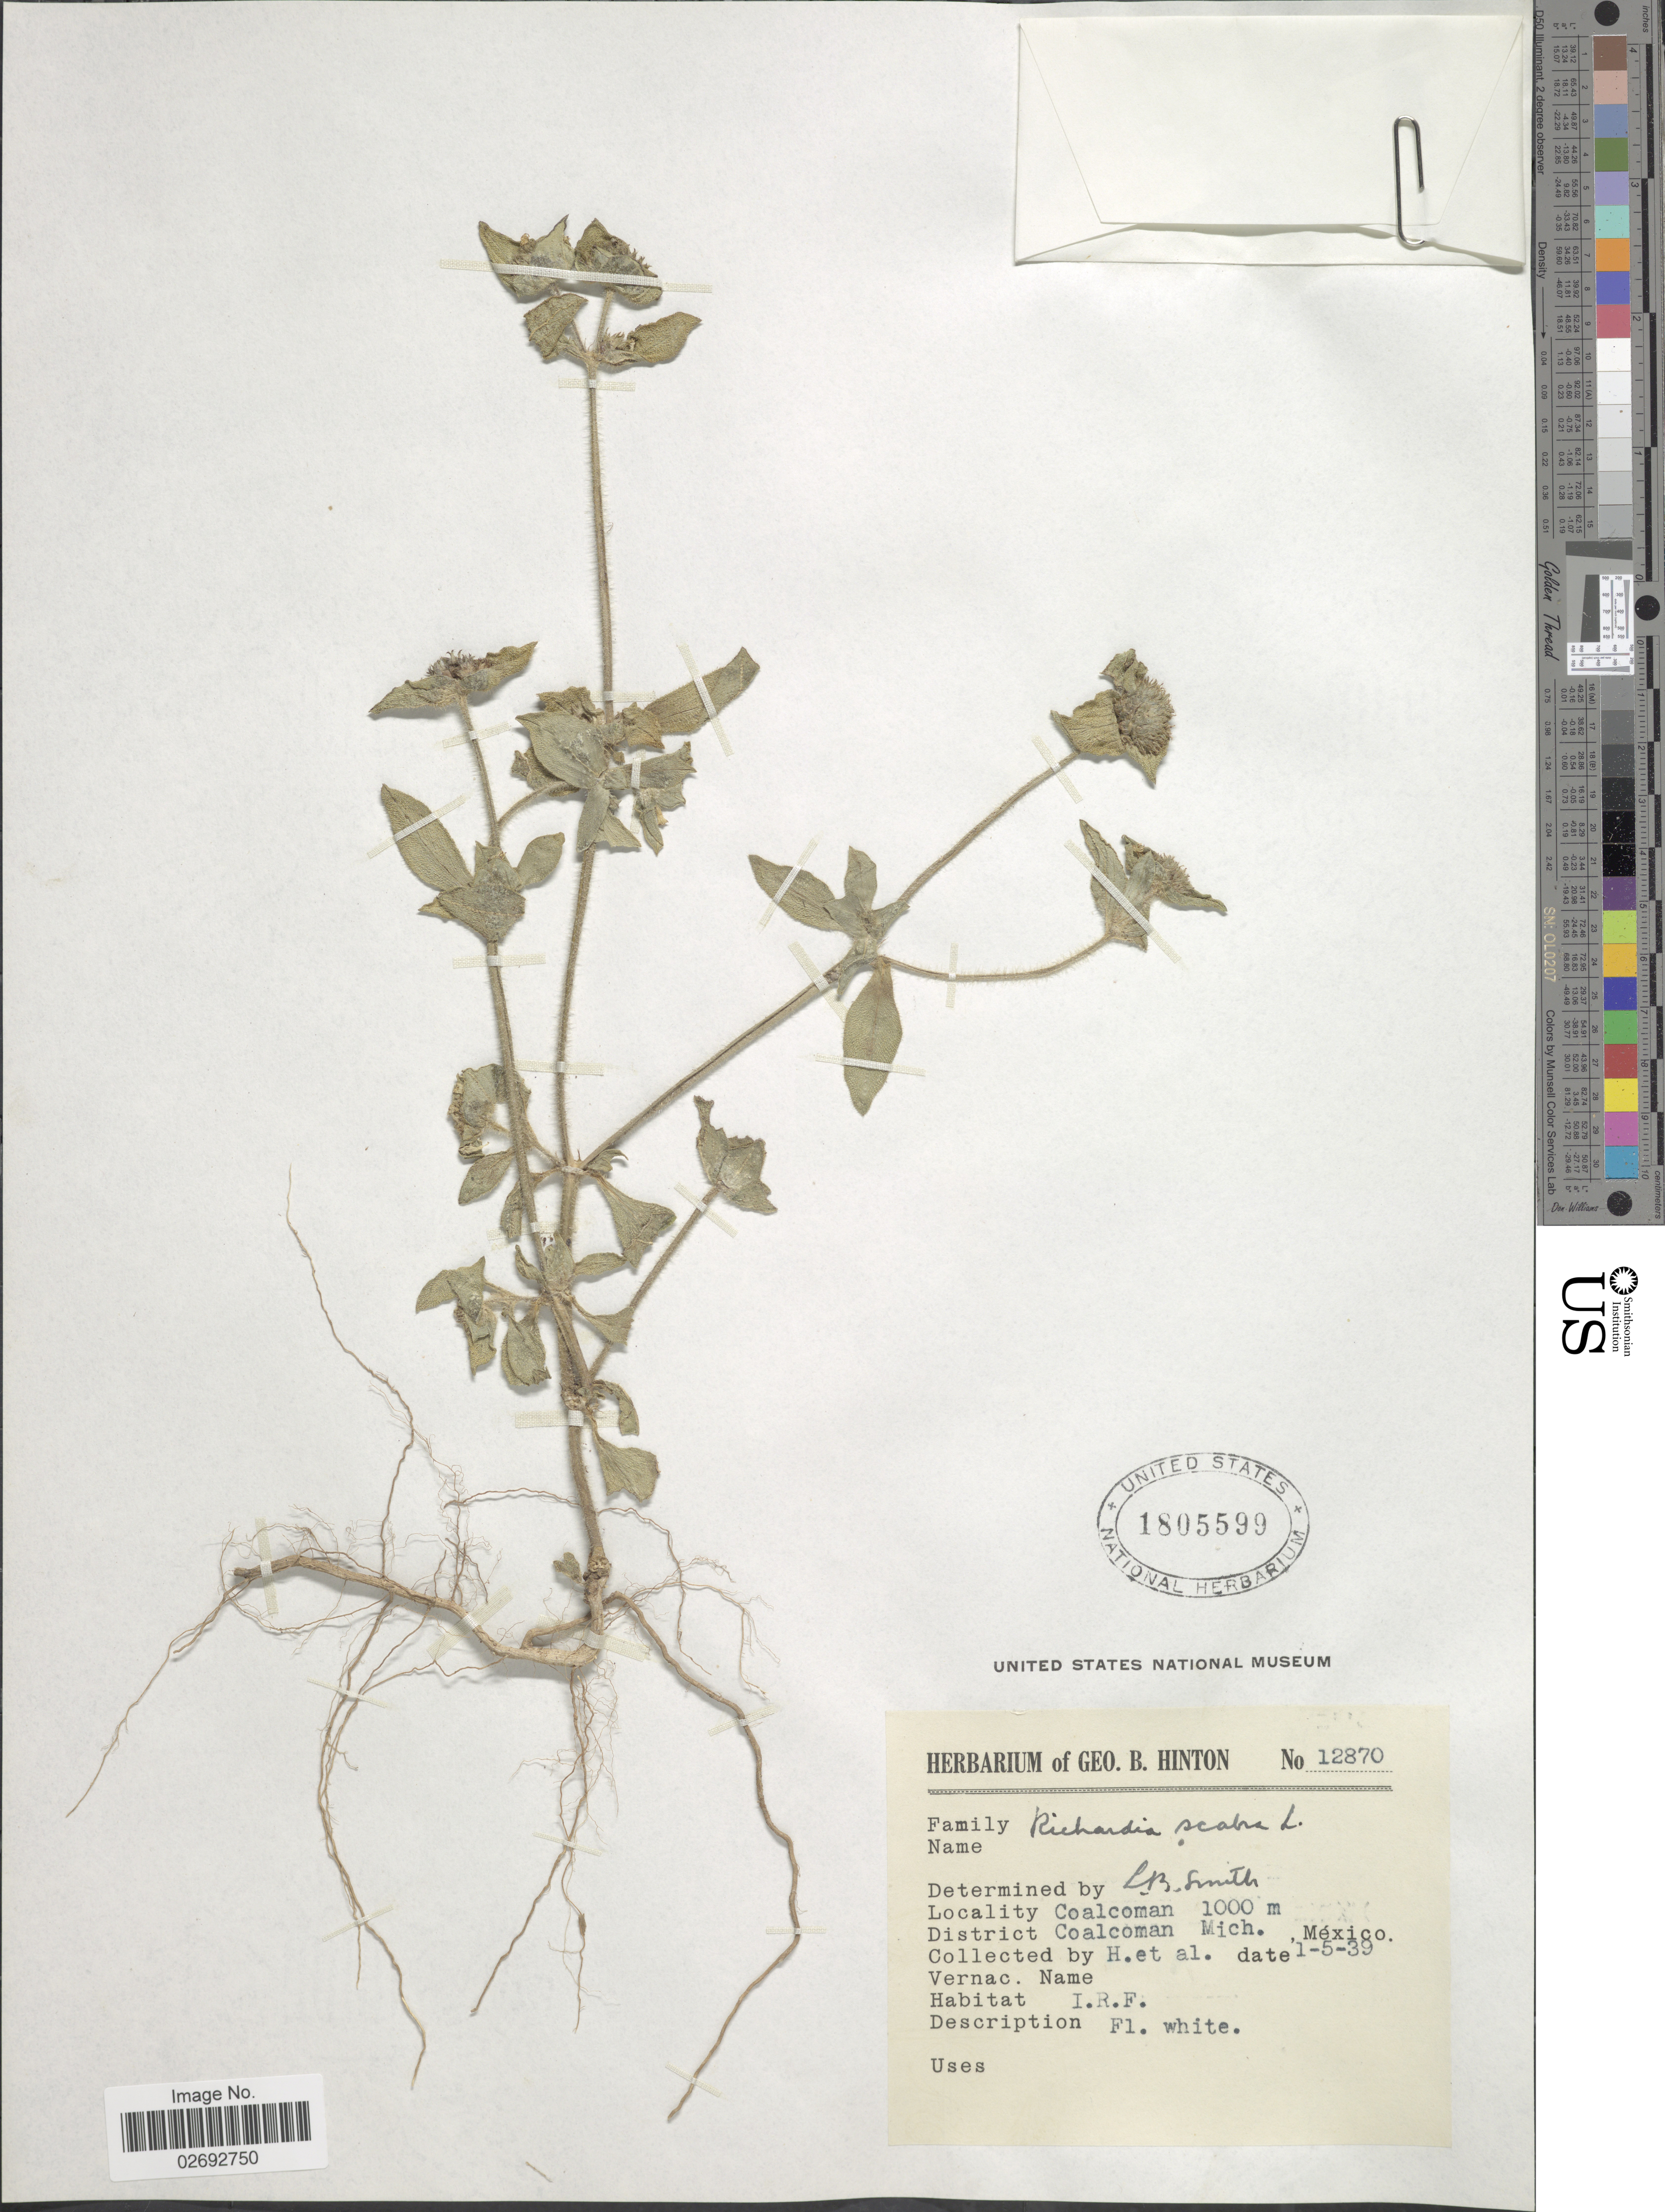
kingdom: Plantae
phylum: Tracheophyta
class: Magnoliopsida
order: Gentianales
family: Rubiaceae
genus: Richardia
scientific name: Richardia scabra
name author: L.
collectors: G. B. Hinton & et al.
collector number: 12870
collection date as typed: Transcribed d/m/y: 5/1/39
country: Mexico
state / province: Michoacán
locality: Coalcoman, District Coalcoman, Mich.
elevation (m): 1000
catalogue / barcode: US 1805599